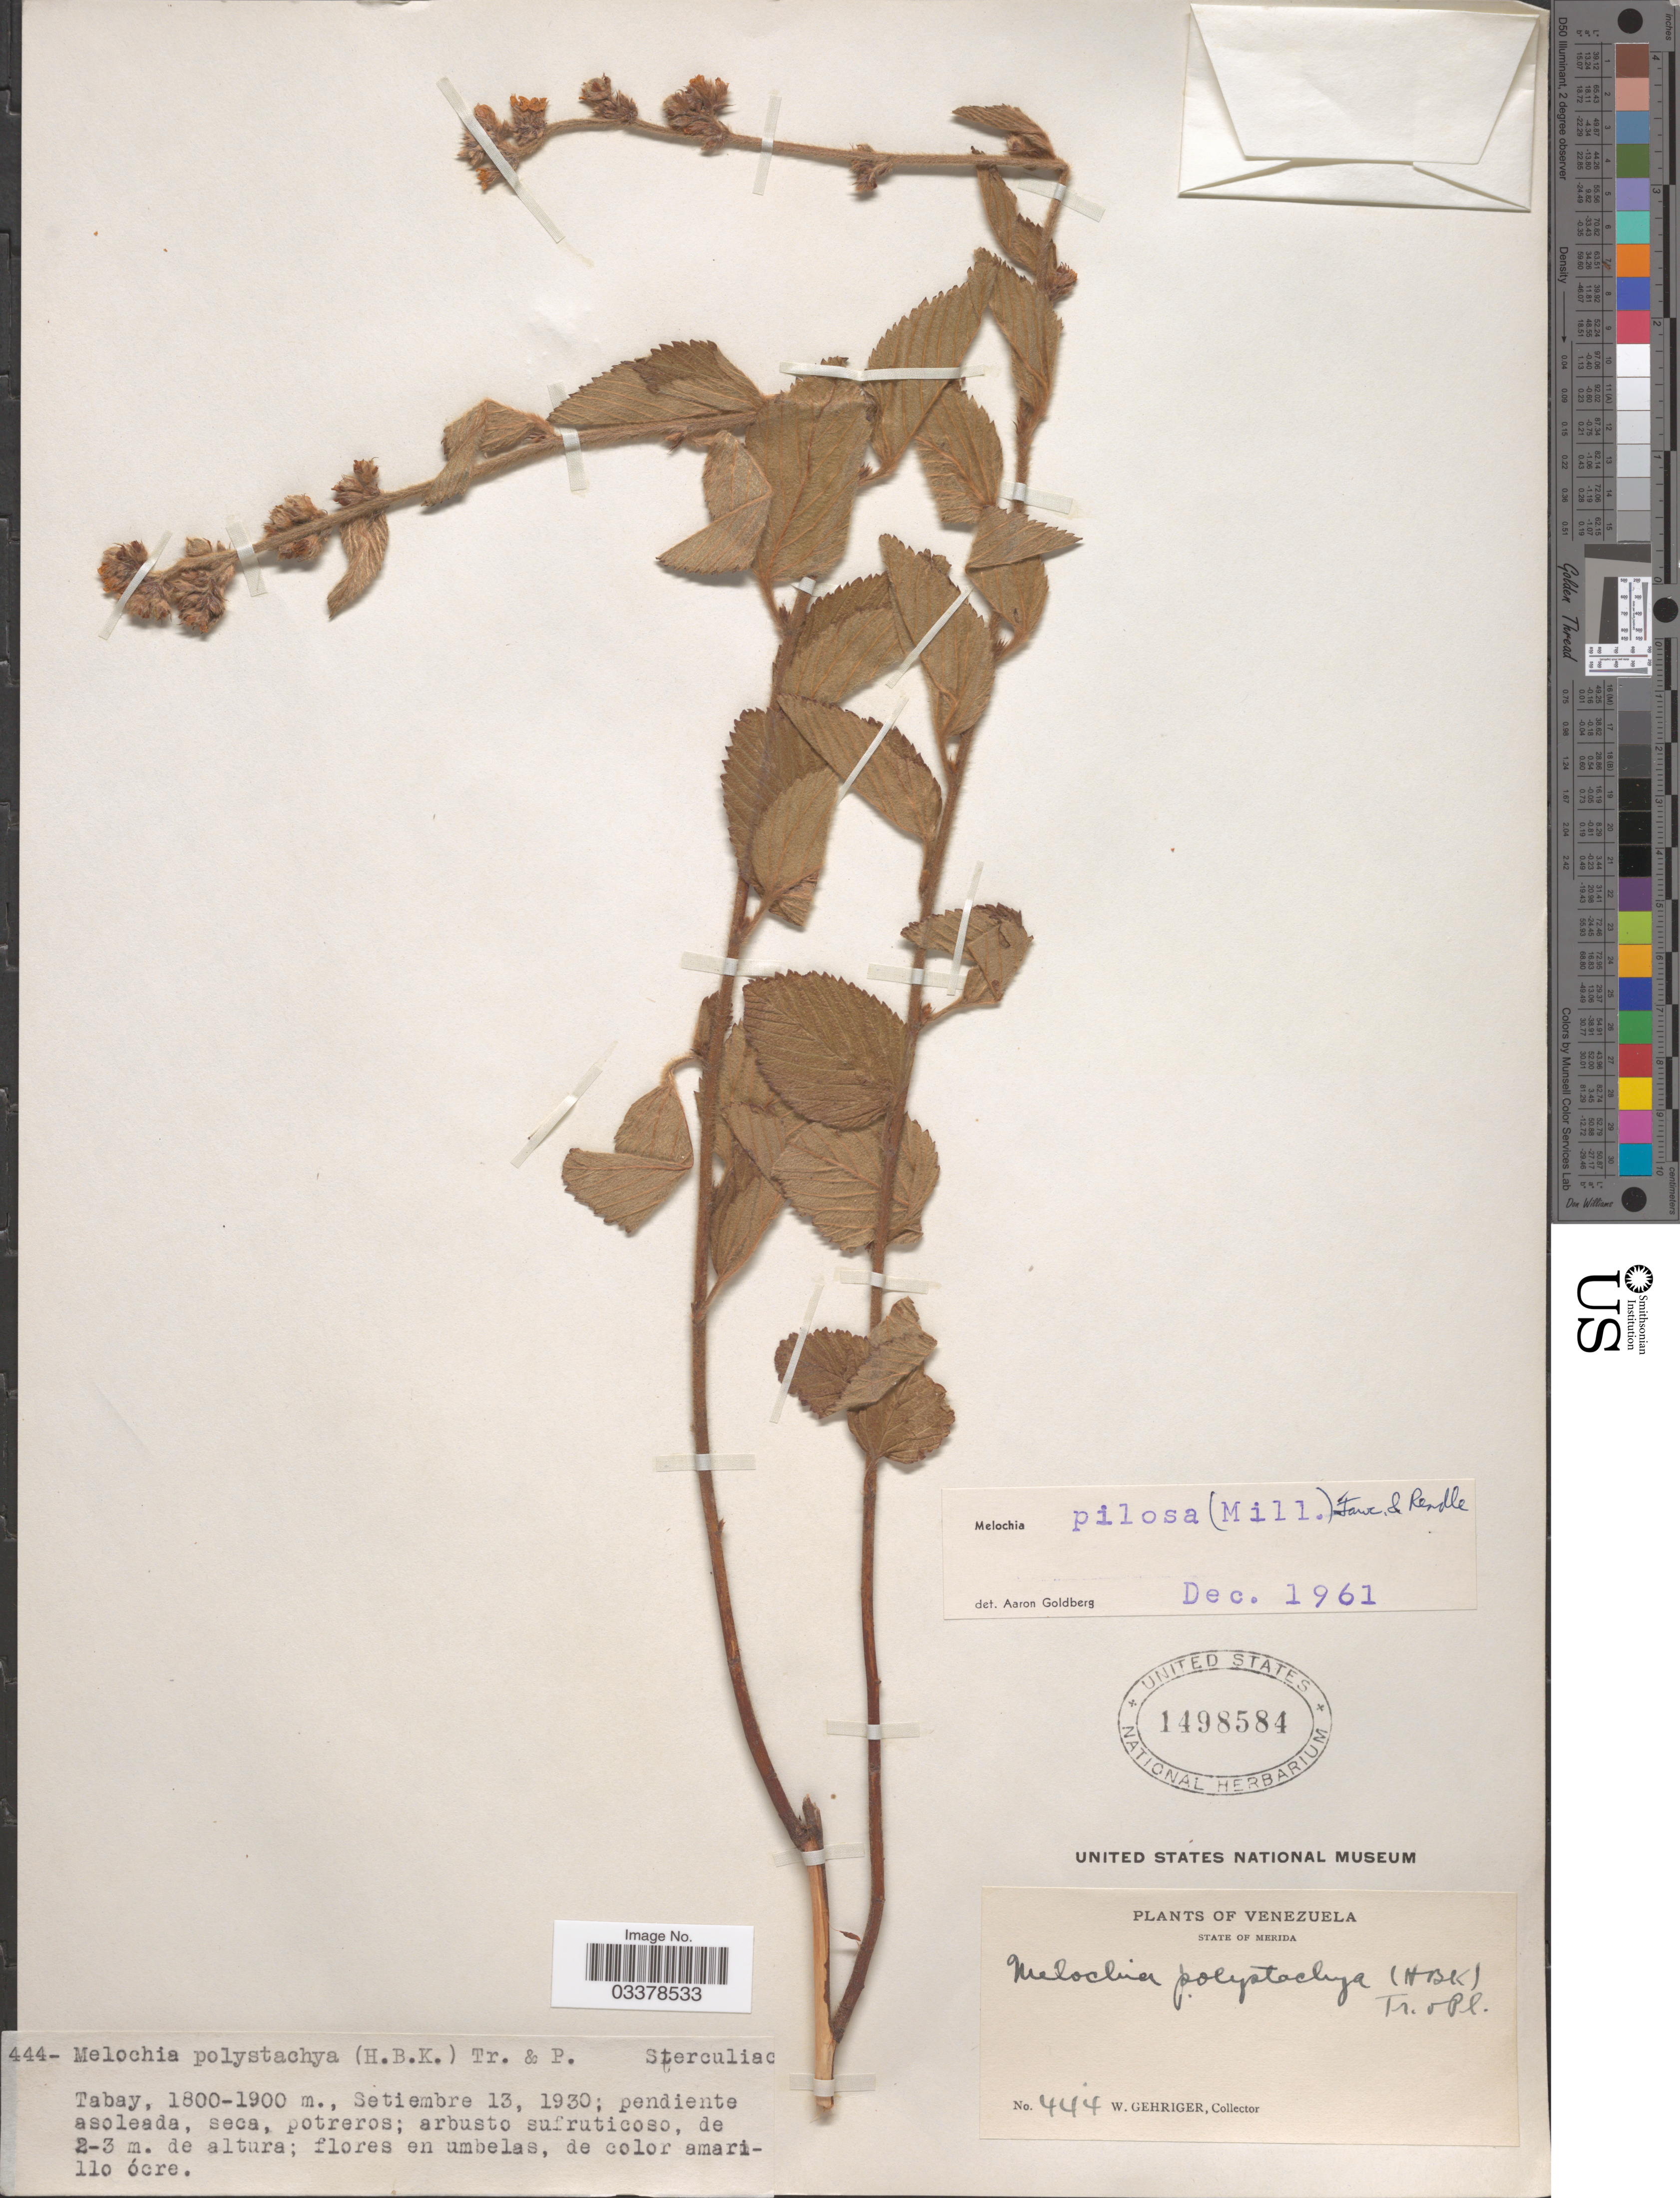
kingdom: Plantae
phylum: Tracheophyta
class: Magnoliopsida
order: Malvales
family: Malvaceae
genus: Melochia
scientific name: Melochia pilosa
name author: (Mill.) Fawc. & Rendle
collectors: W. Gehriger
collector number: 444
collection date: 1930-09-13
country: Venezuela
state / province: Mérida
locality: Tabay.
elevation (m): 1800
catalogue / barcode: US 1498584